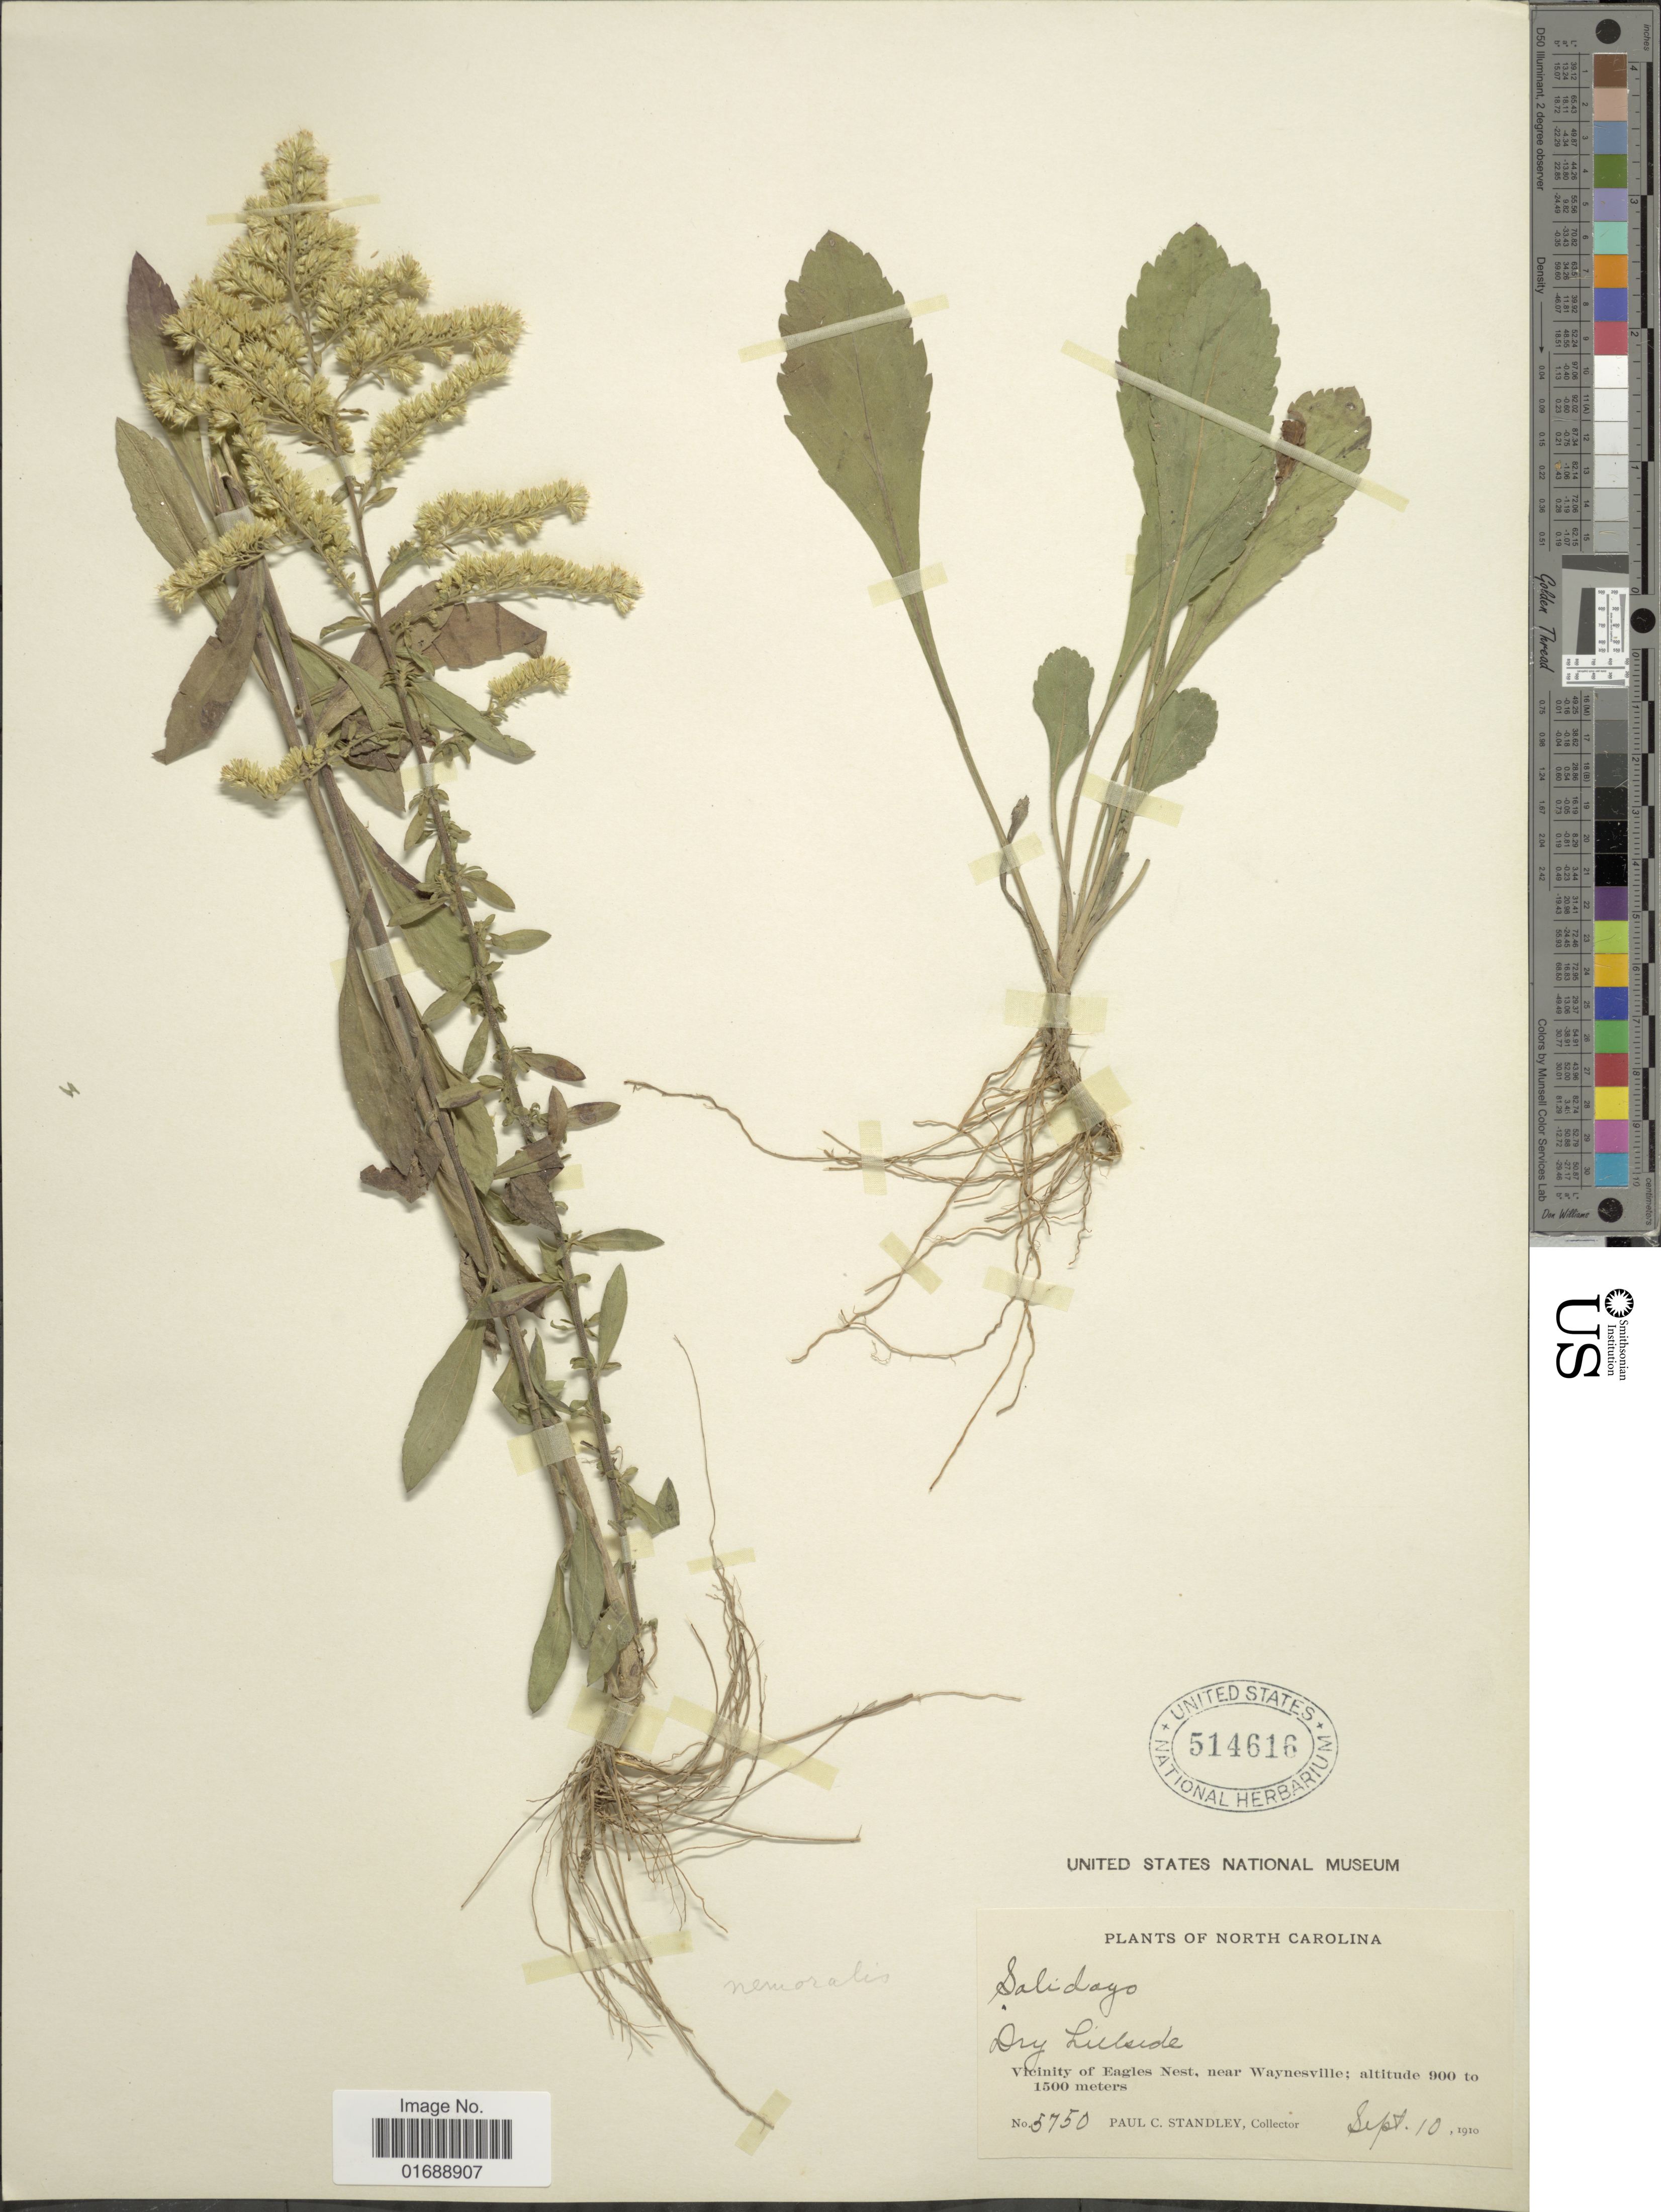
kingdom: Plantae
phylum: Tracheophyta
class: Magnoliopsida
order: Asterales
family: Asteraceae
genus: Solidago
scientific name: Solidago nemoralis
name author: Aiton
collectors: P. C. Standley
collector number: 5750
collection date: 1910-09-10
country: United States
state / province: North Carolina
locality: Vicinity of Eagles Nest, near Waynesville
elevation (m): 900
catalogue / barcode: US 514616